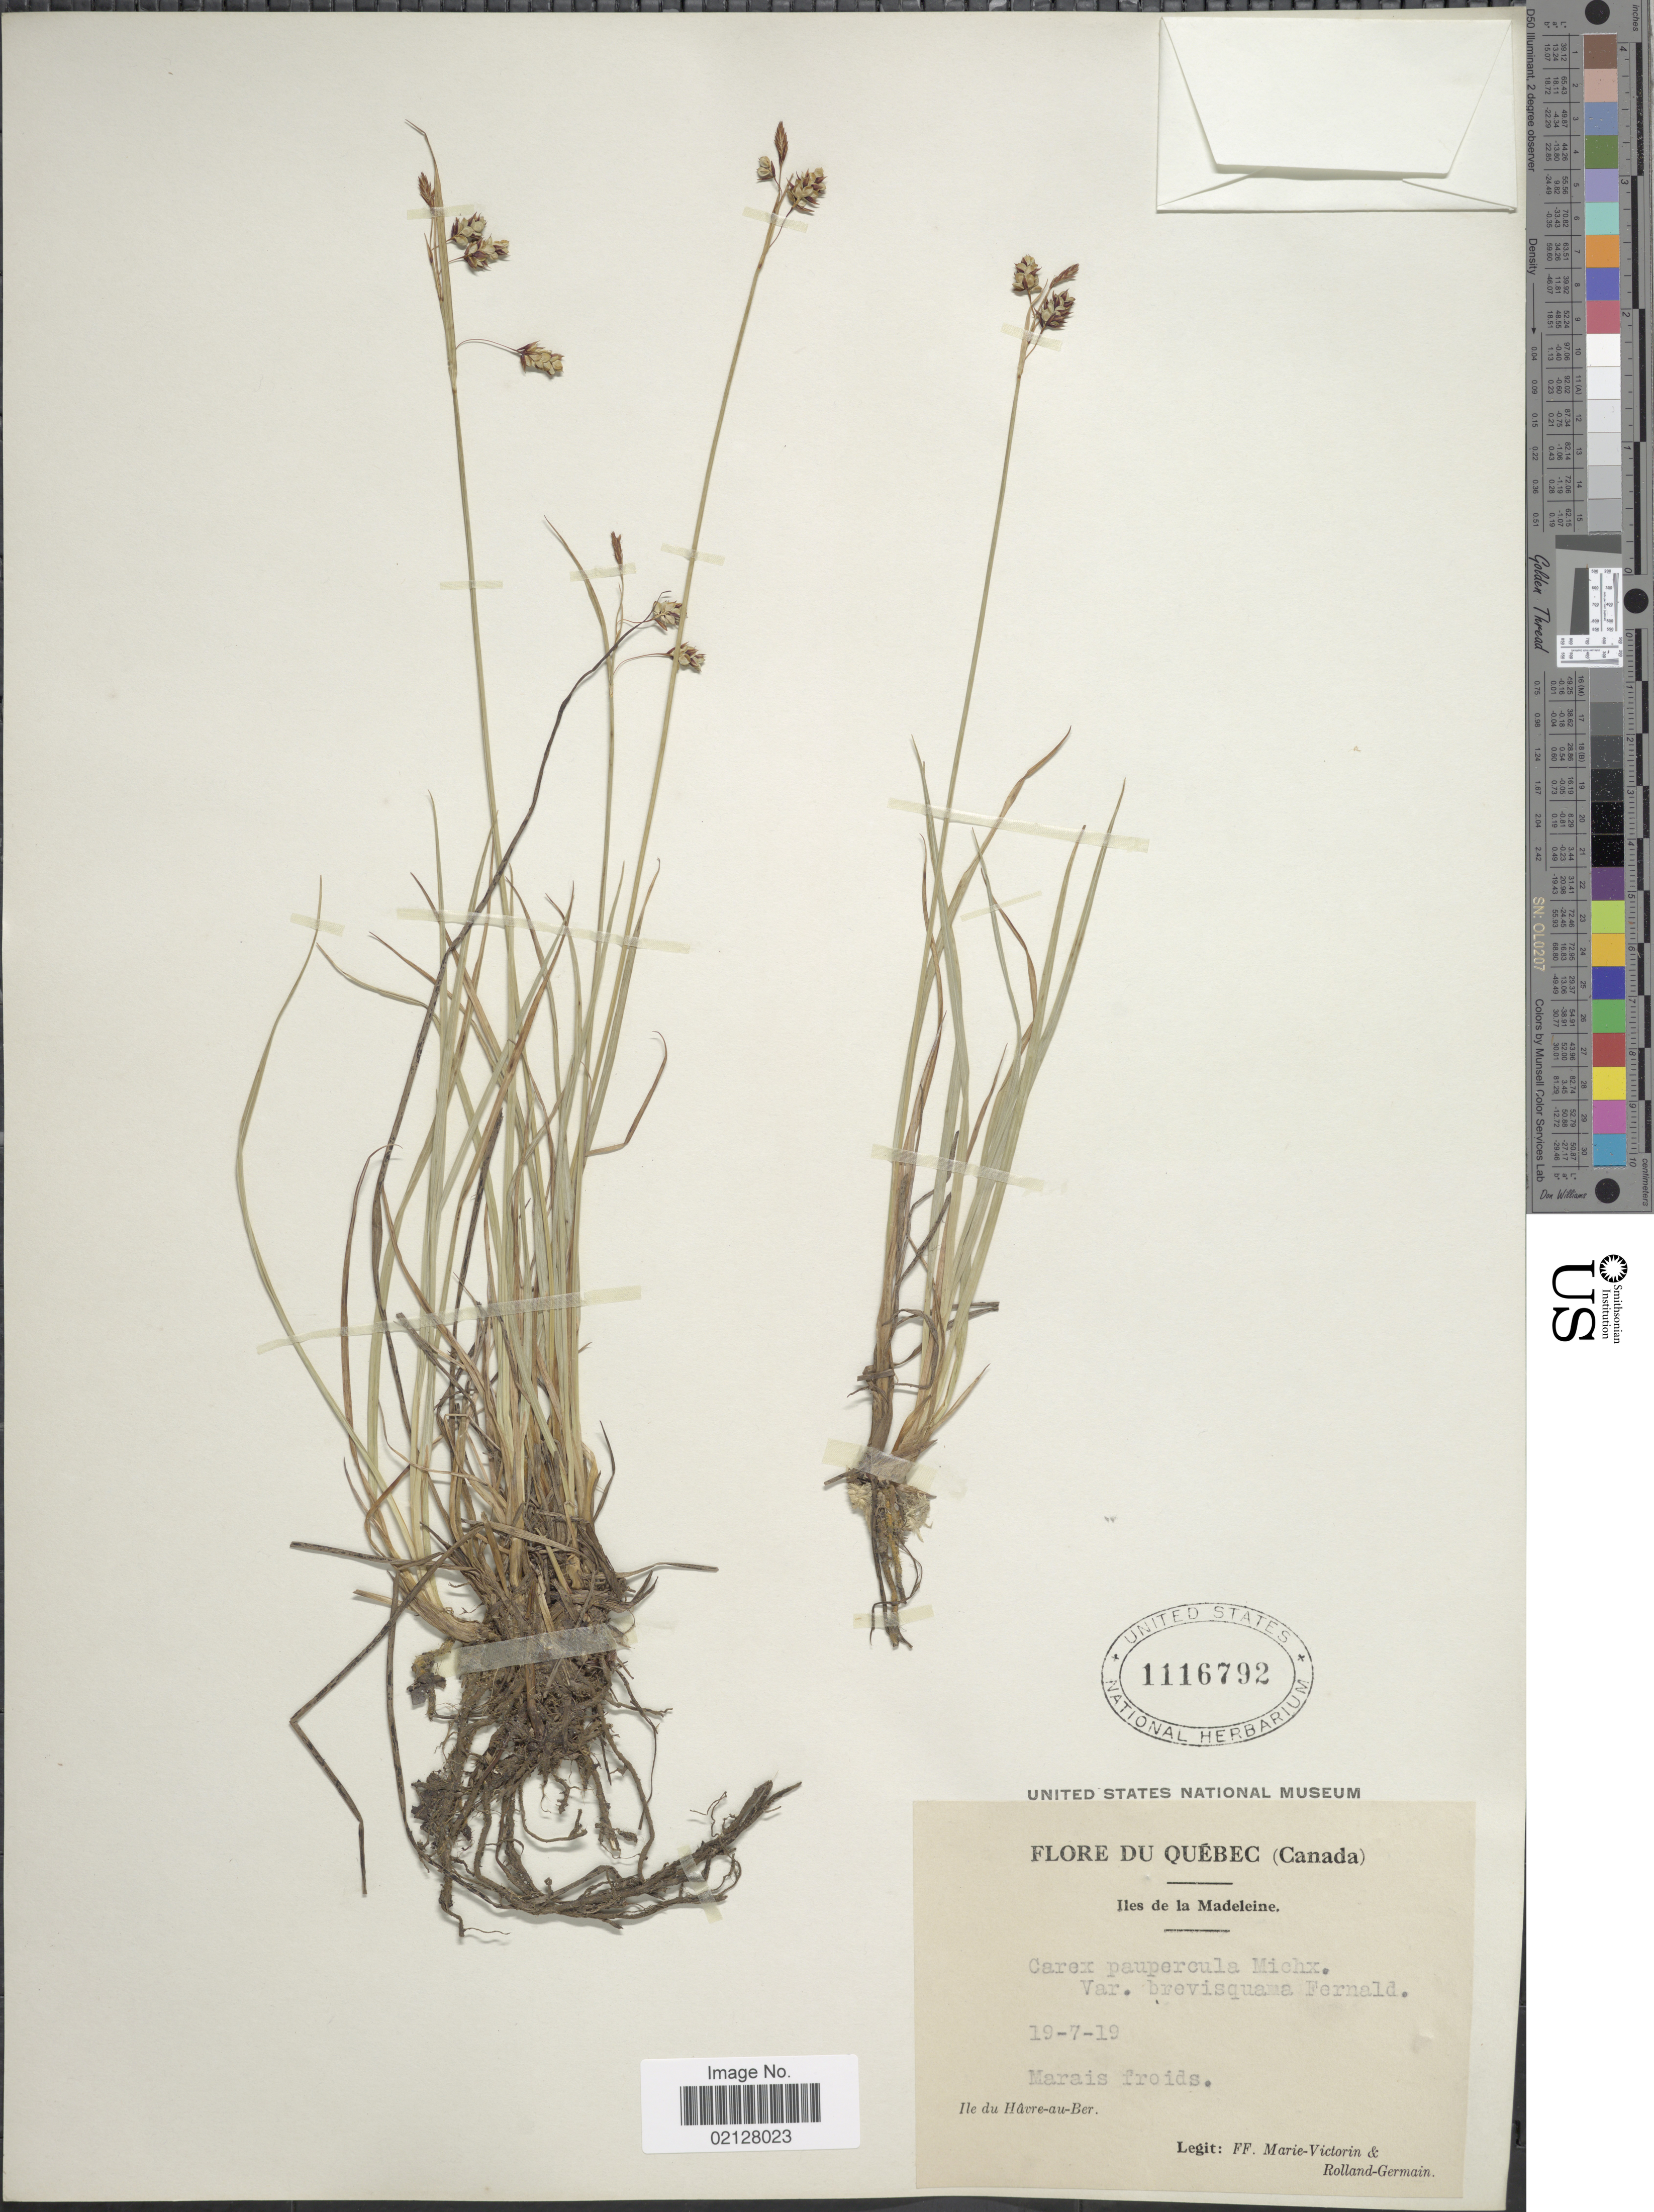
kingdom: Plantae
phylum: Tracheophyta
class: Liliopsida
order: Poales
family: Cyperaceae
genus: Carex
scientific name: Carex magellanica subsp. irrigua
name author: (Wahlenb.) Hiitonen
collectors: F. Marie-Victorin & Rolland-Germain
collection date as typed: Transcribed d/m/y: 19/7/19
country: Canada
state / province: Quebec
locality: Isles de la Madeleine. Marais froids. Ile du Havre-au- Ber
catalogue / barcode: US 1116792